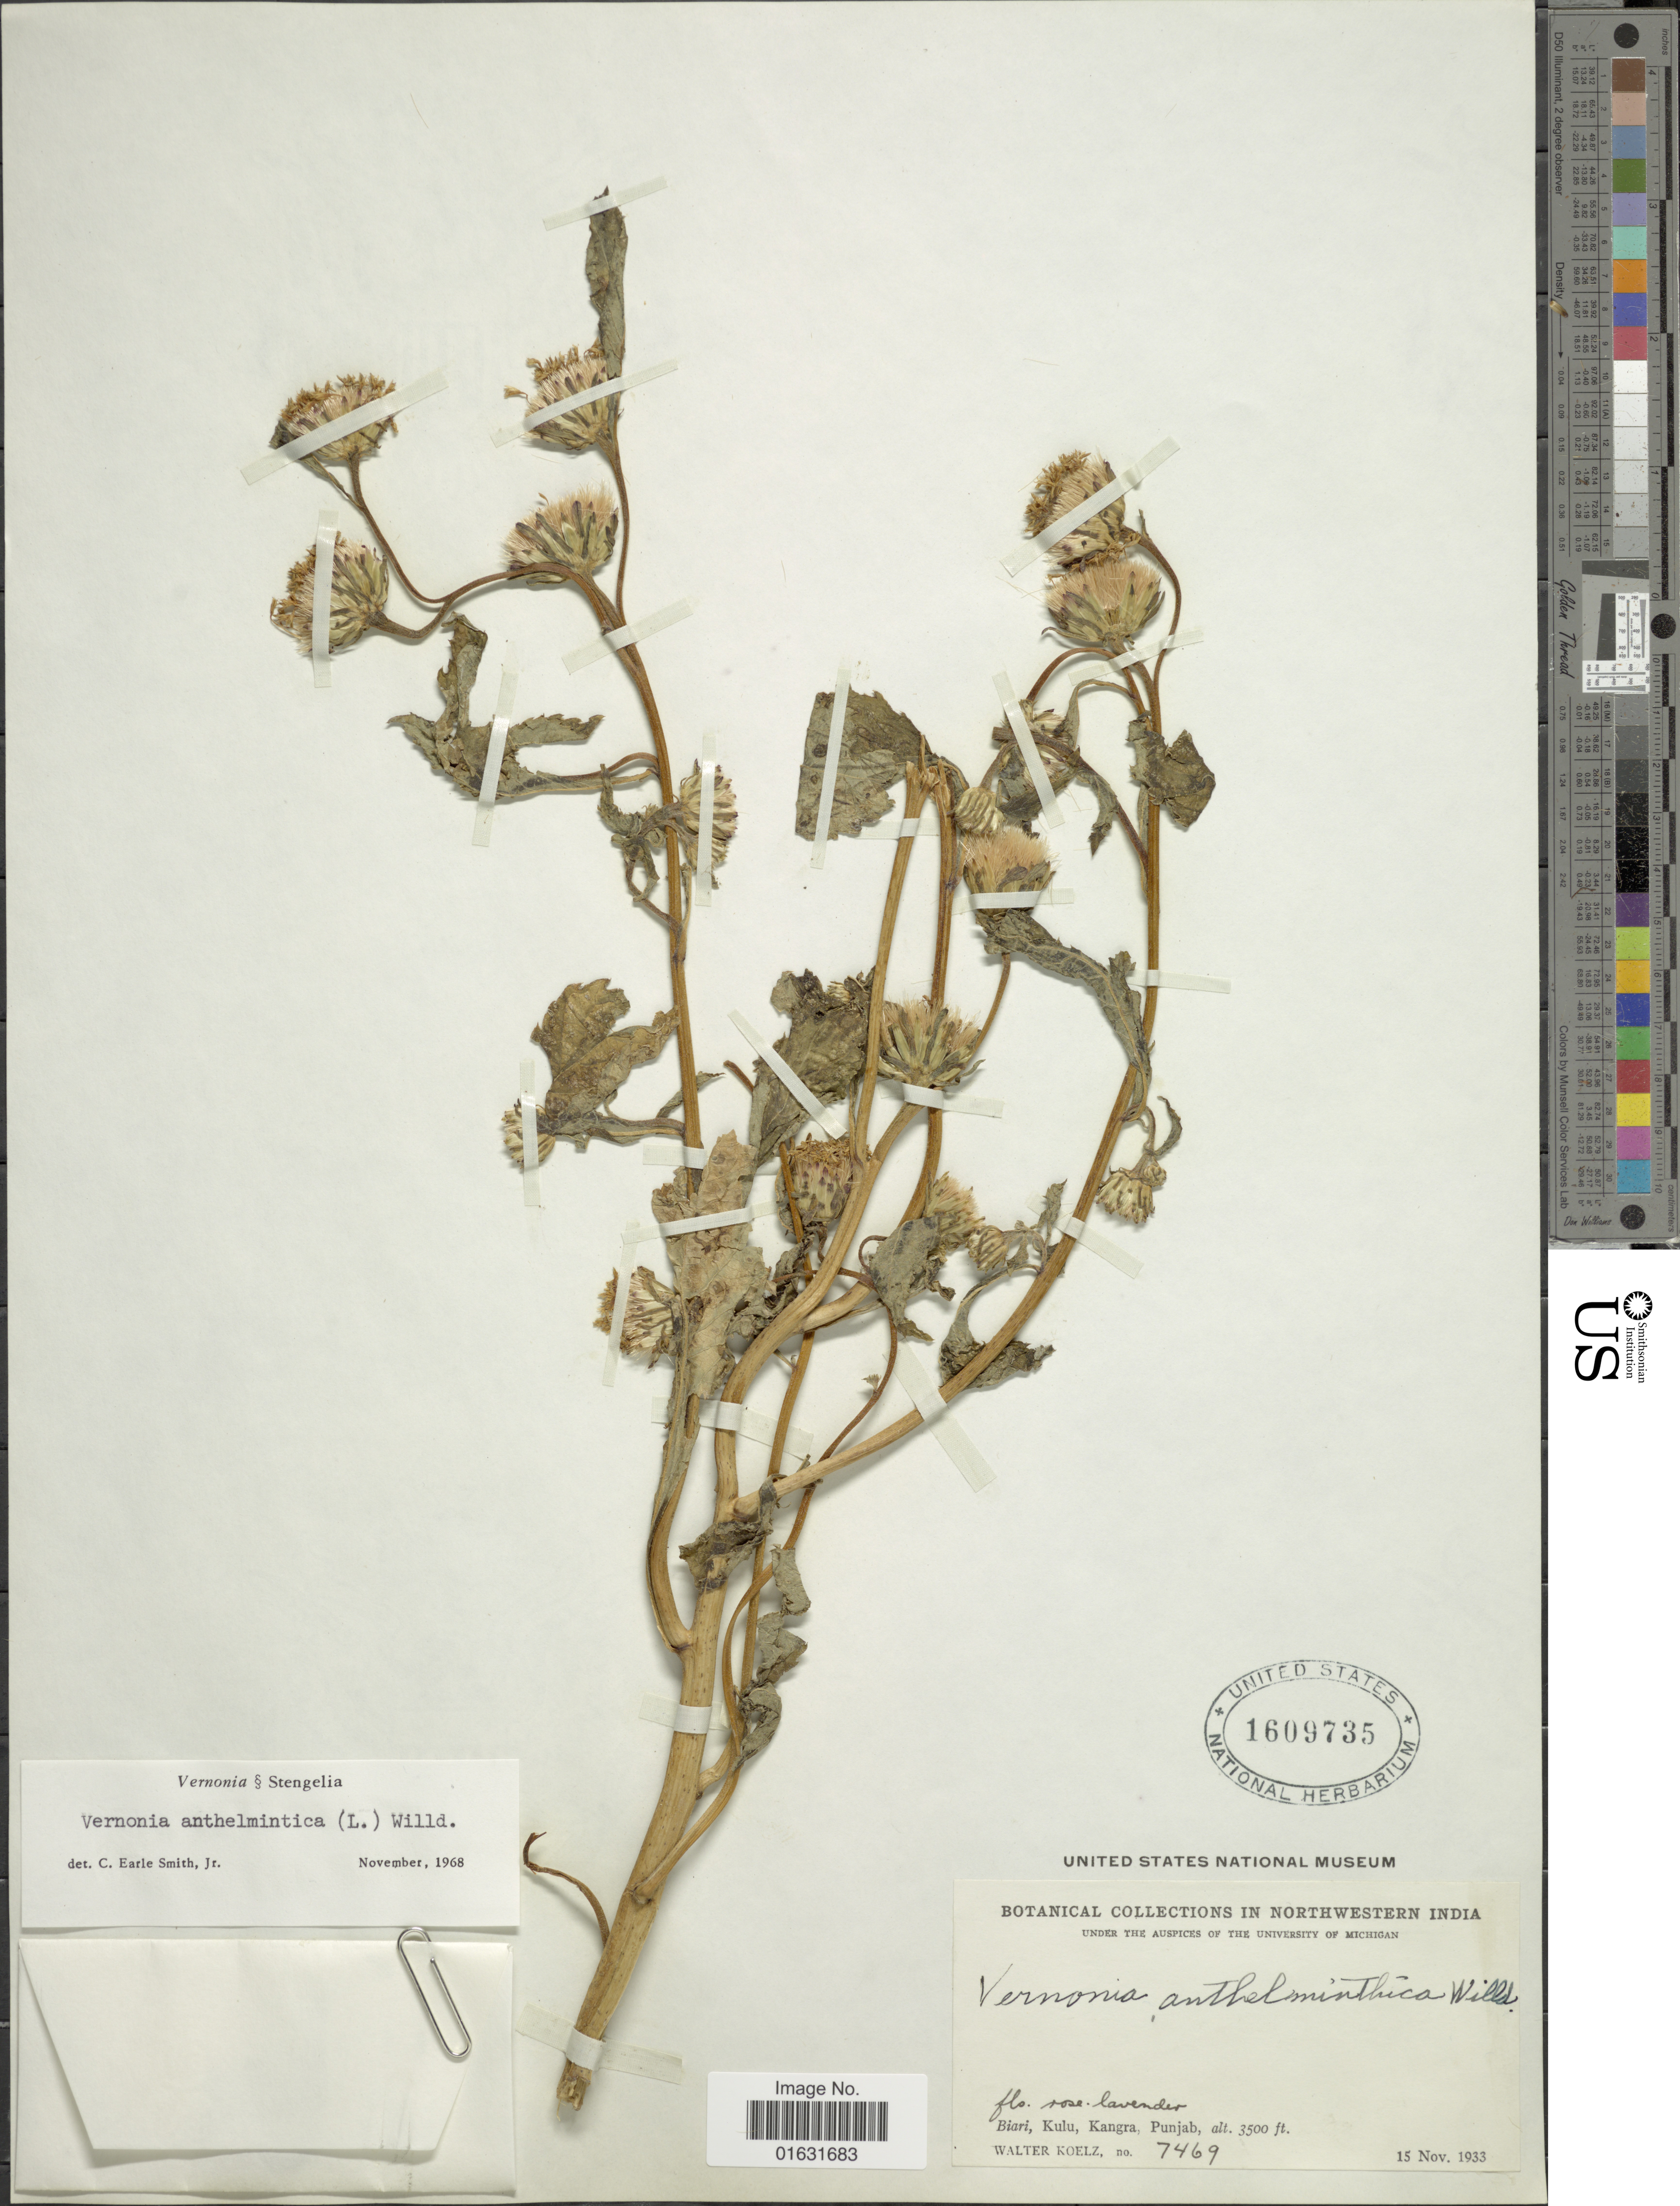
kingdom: Plantae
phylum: Tracheophyta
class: Magnoliopsida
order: Asterales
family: Asteraceae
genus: Baccharoides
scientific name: Baccharoides anthelmintica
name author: (L.) Moench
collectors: W. N. Koelz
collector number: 7469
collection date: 1933-11-15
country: India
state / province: Himachal Pradesh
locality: Northwestern India, Biari, Kulu, Kangra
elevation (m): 1067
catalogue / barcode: US 1609735